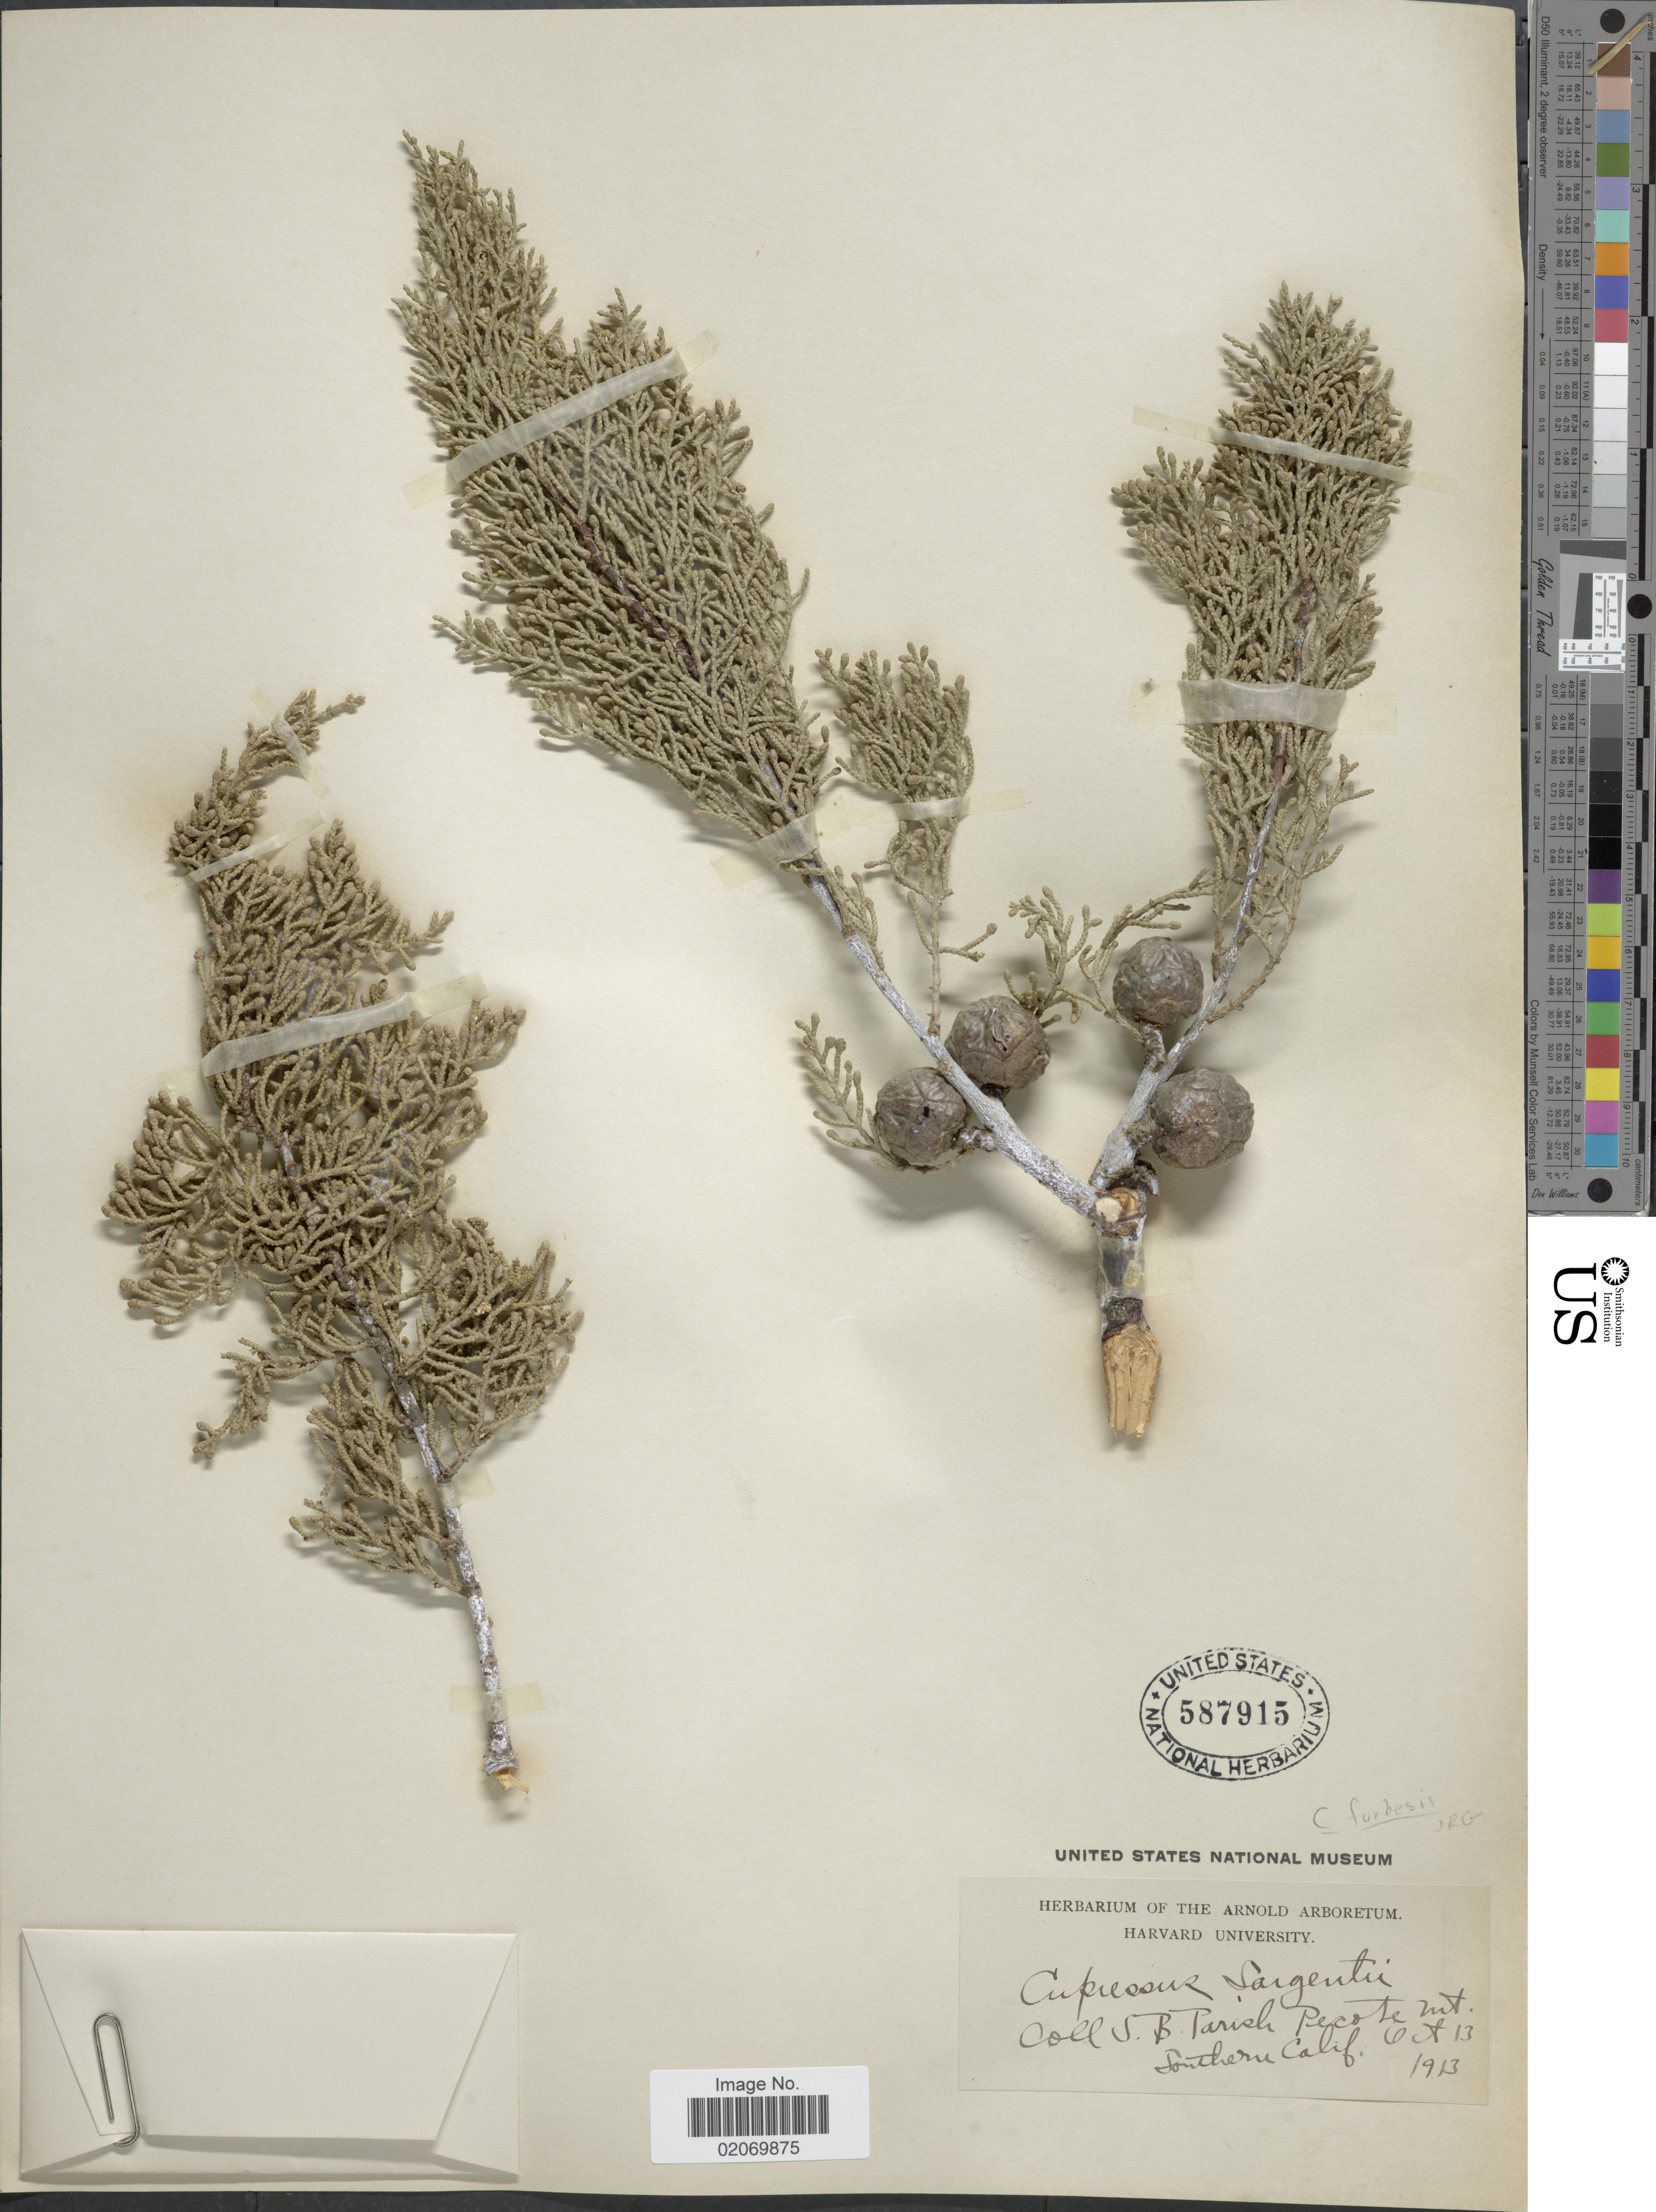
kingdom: Plantae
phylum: Tracheophyta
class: Pinopsida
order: Pinales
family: Cupressaceae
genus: Hesperocyparis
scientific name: Hesperocyparis forbesii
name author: (Jeps.) Bartel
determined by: (US) Smithsonian Institution - National Museum of Natural History - Department of Botany (UNITED STATES)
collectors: S. B. Parish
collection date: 1913-10-13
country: United States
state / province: California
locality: Pecote Mts, Southern Calif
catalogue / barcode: US 587915